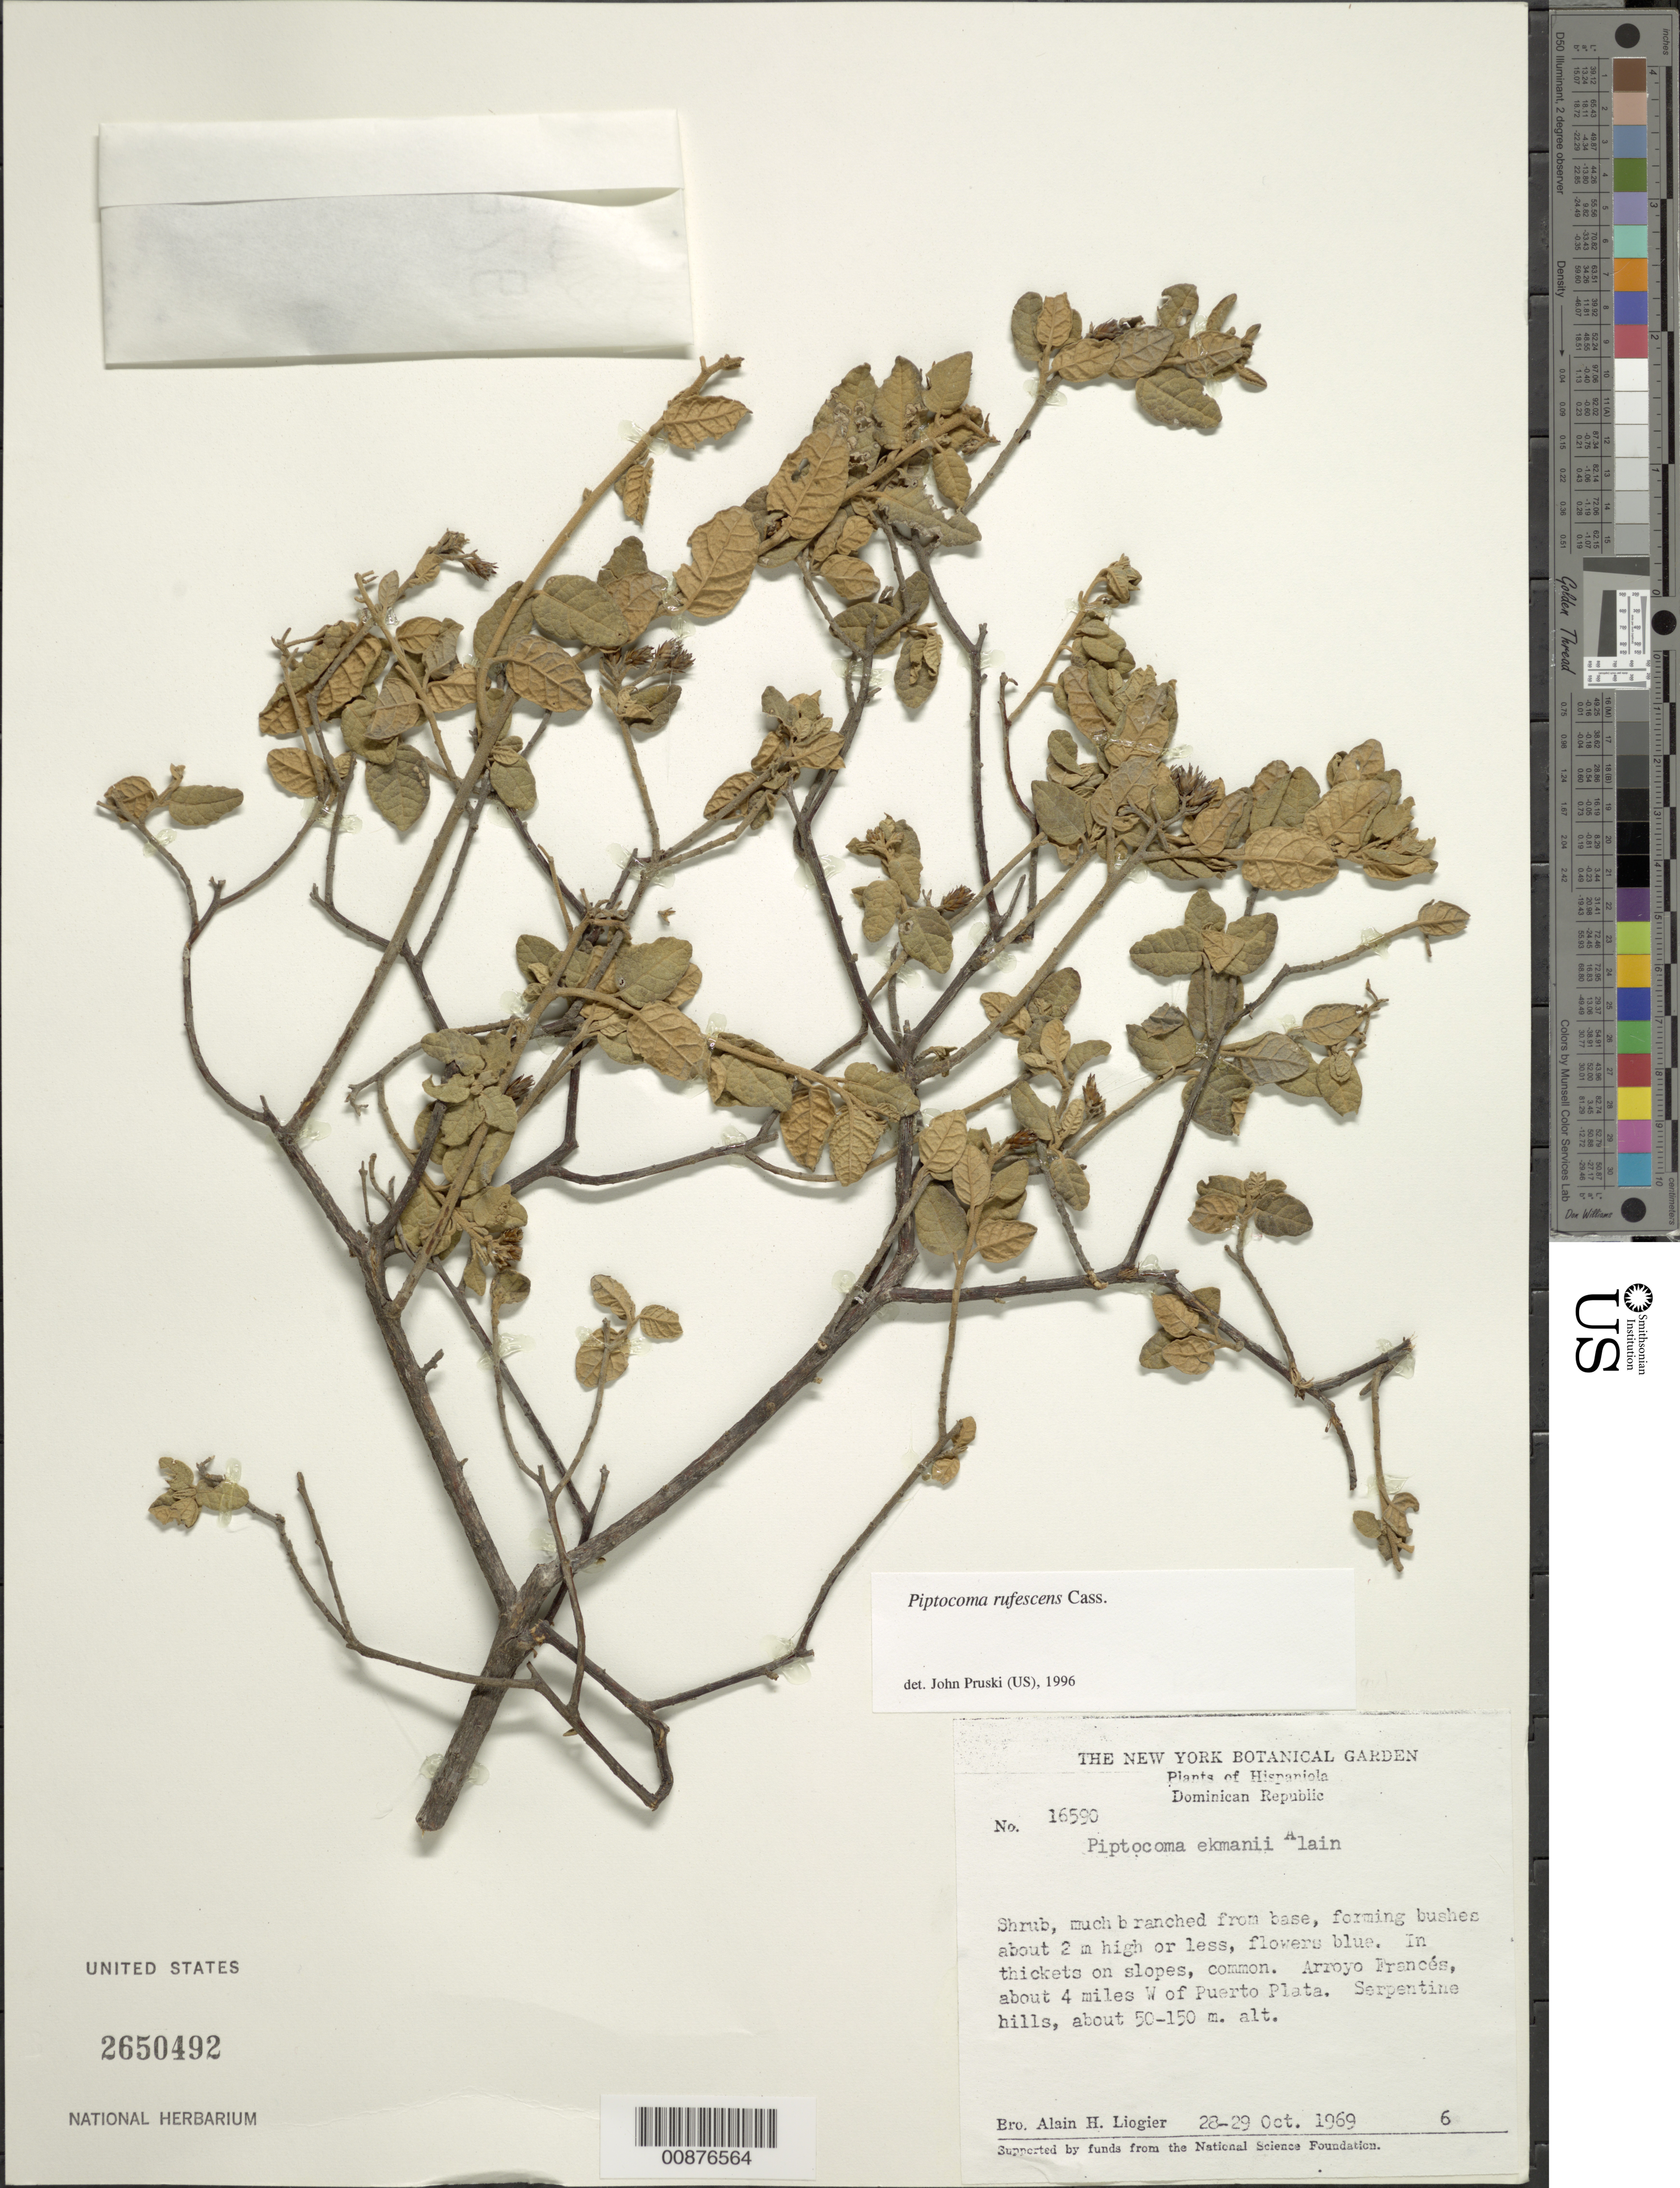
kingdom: Plantae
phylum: Tracheophyta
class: Magnoliopsida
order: Asterales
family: Asteraceae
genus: Piptocoma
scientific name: Piptocoma rufescens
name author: Cass.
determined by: Pruski, J. F.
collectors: A. H. Liogier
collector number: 16590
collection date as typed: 28 Oct 1969 to 29 Oct 1969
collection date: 1969-10-28/1969-10-29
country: Dominican Republic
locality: Arroyo Francés, about 4 miles W of Puerto Plata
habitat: Serpentine hills, in thickets on slopes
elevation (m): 50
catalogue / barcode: US 2650492